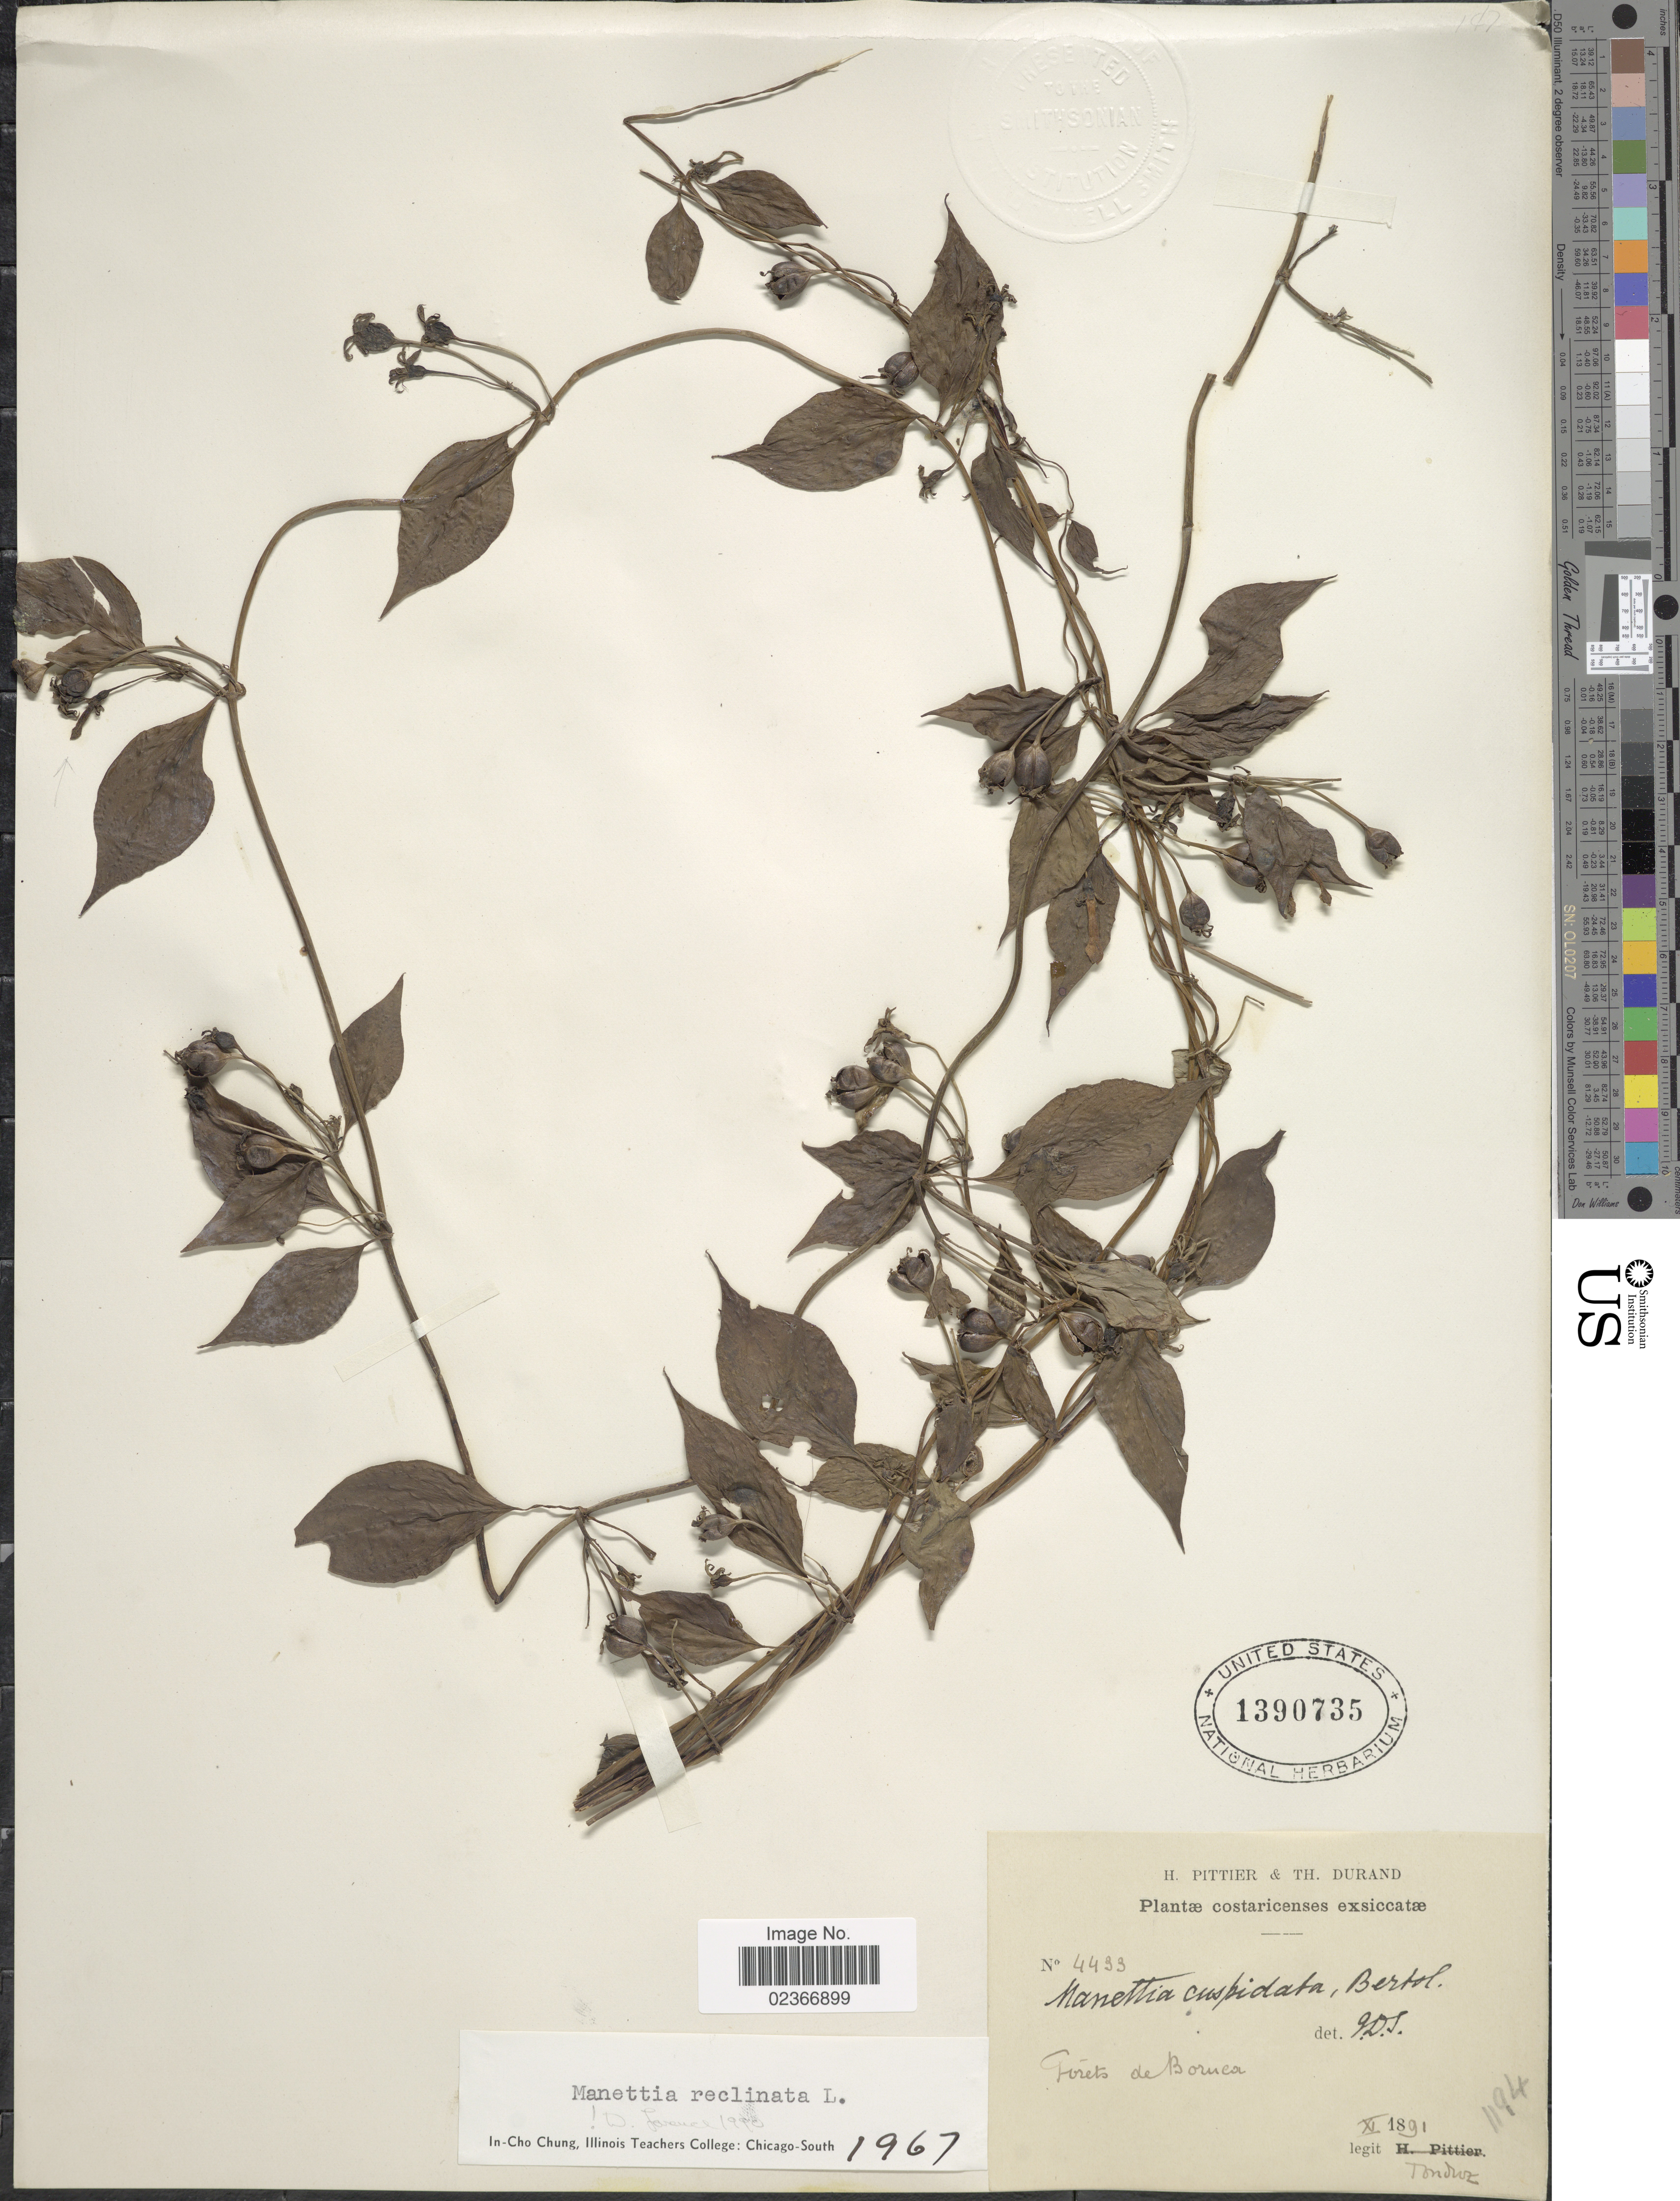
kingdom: Plantae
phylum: Tracheophyta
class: Magnoliopsida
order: Gentianales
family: Rubiaceae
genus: Manettia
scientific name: Manettia reclinata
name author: L.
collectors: A. Tonduz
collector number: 4433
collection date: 1891-11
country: Costa Rica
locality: Forets de Boruca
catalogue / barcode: US 1390735